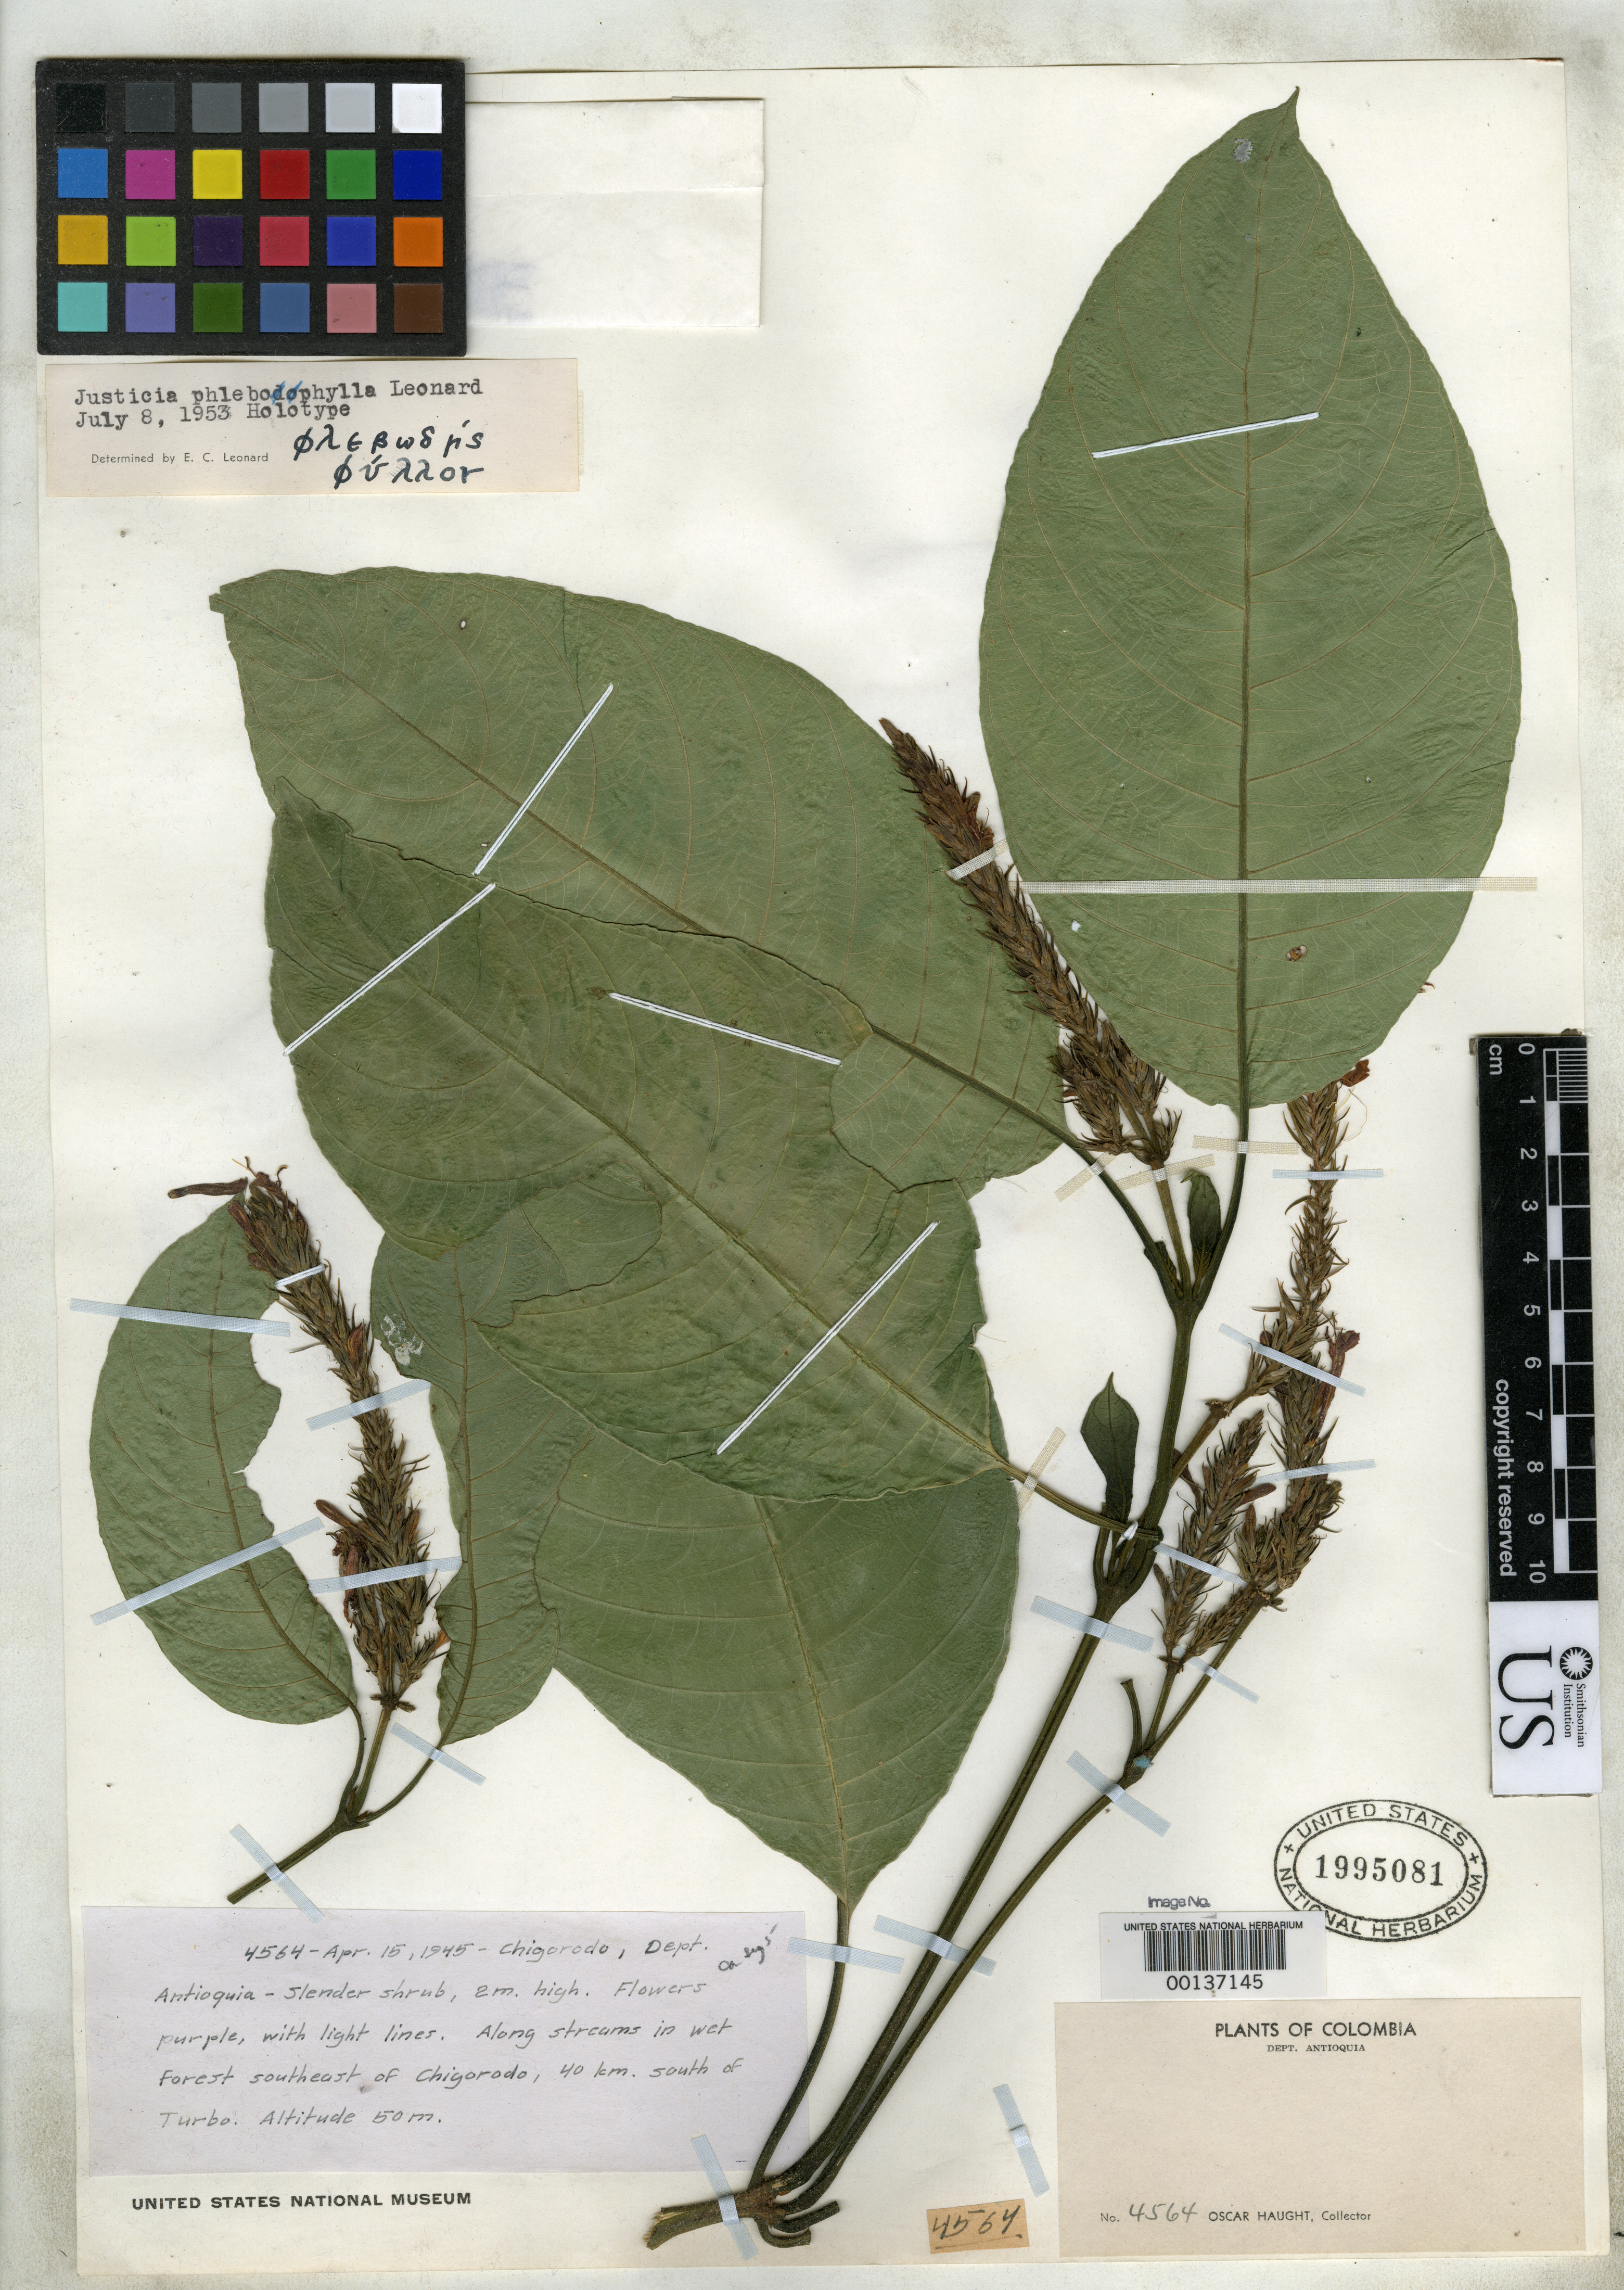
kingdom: Plantae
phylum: Tracheophyta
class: Magnoliopsida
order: Lamiales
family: Acanthaceae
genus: Justicia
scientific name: Justicia phlebophylla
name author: Leonard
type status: Holotype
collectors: O. L. Haught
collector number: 4564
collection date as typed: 15 Apr 1945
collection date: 1945-04-15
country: Colombia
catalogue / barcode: US 1995081